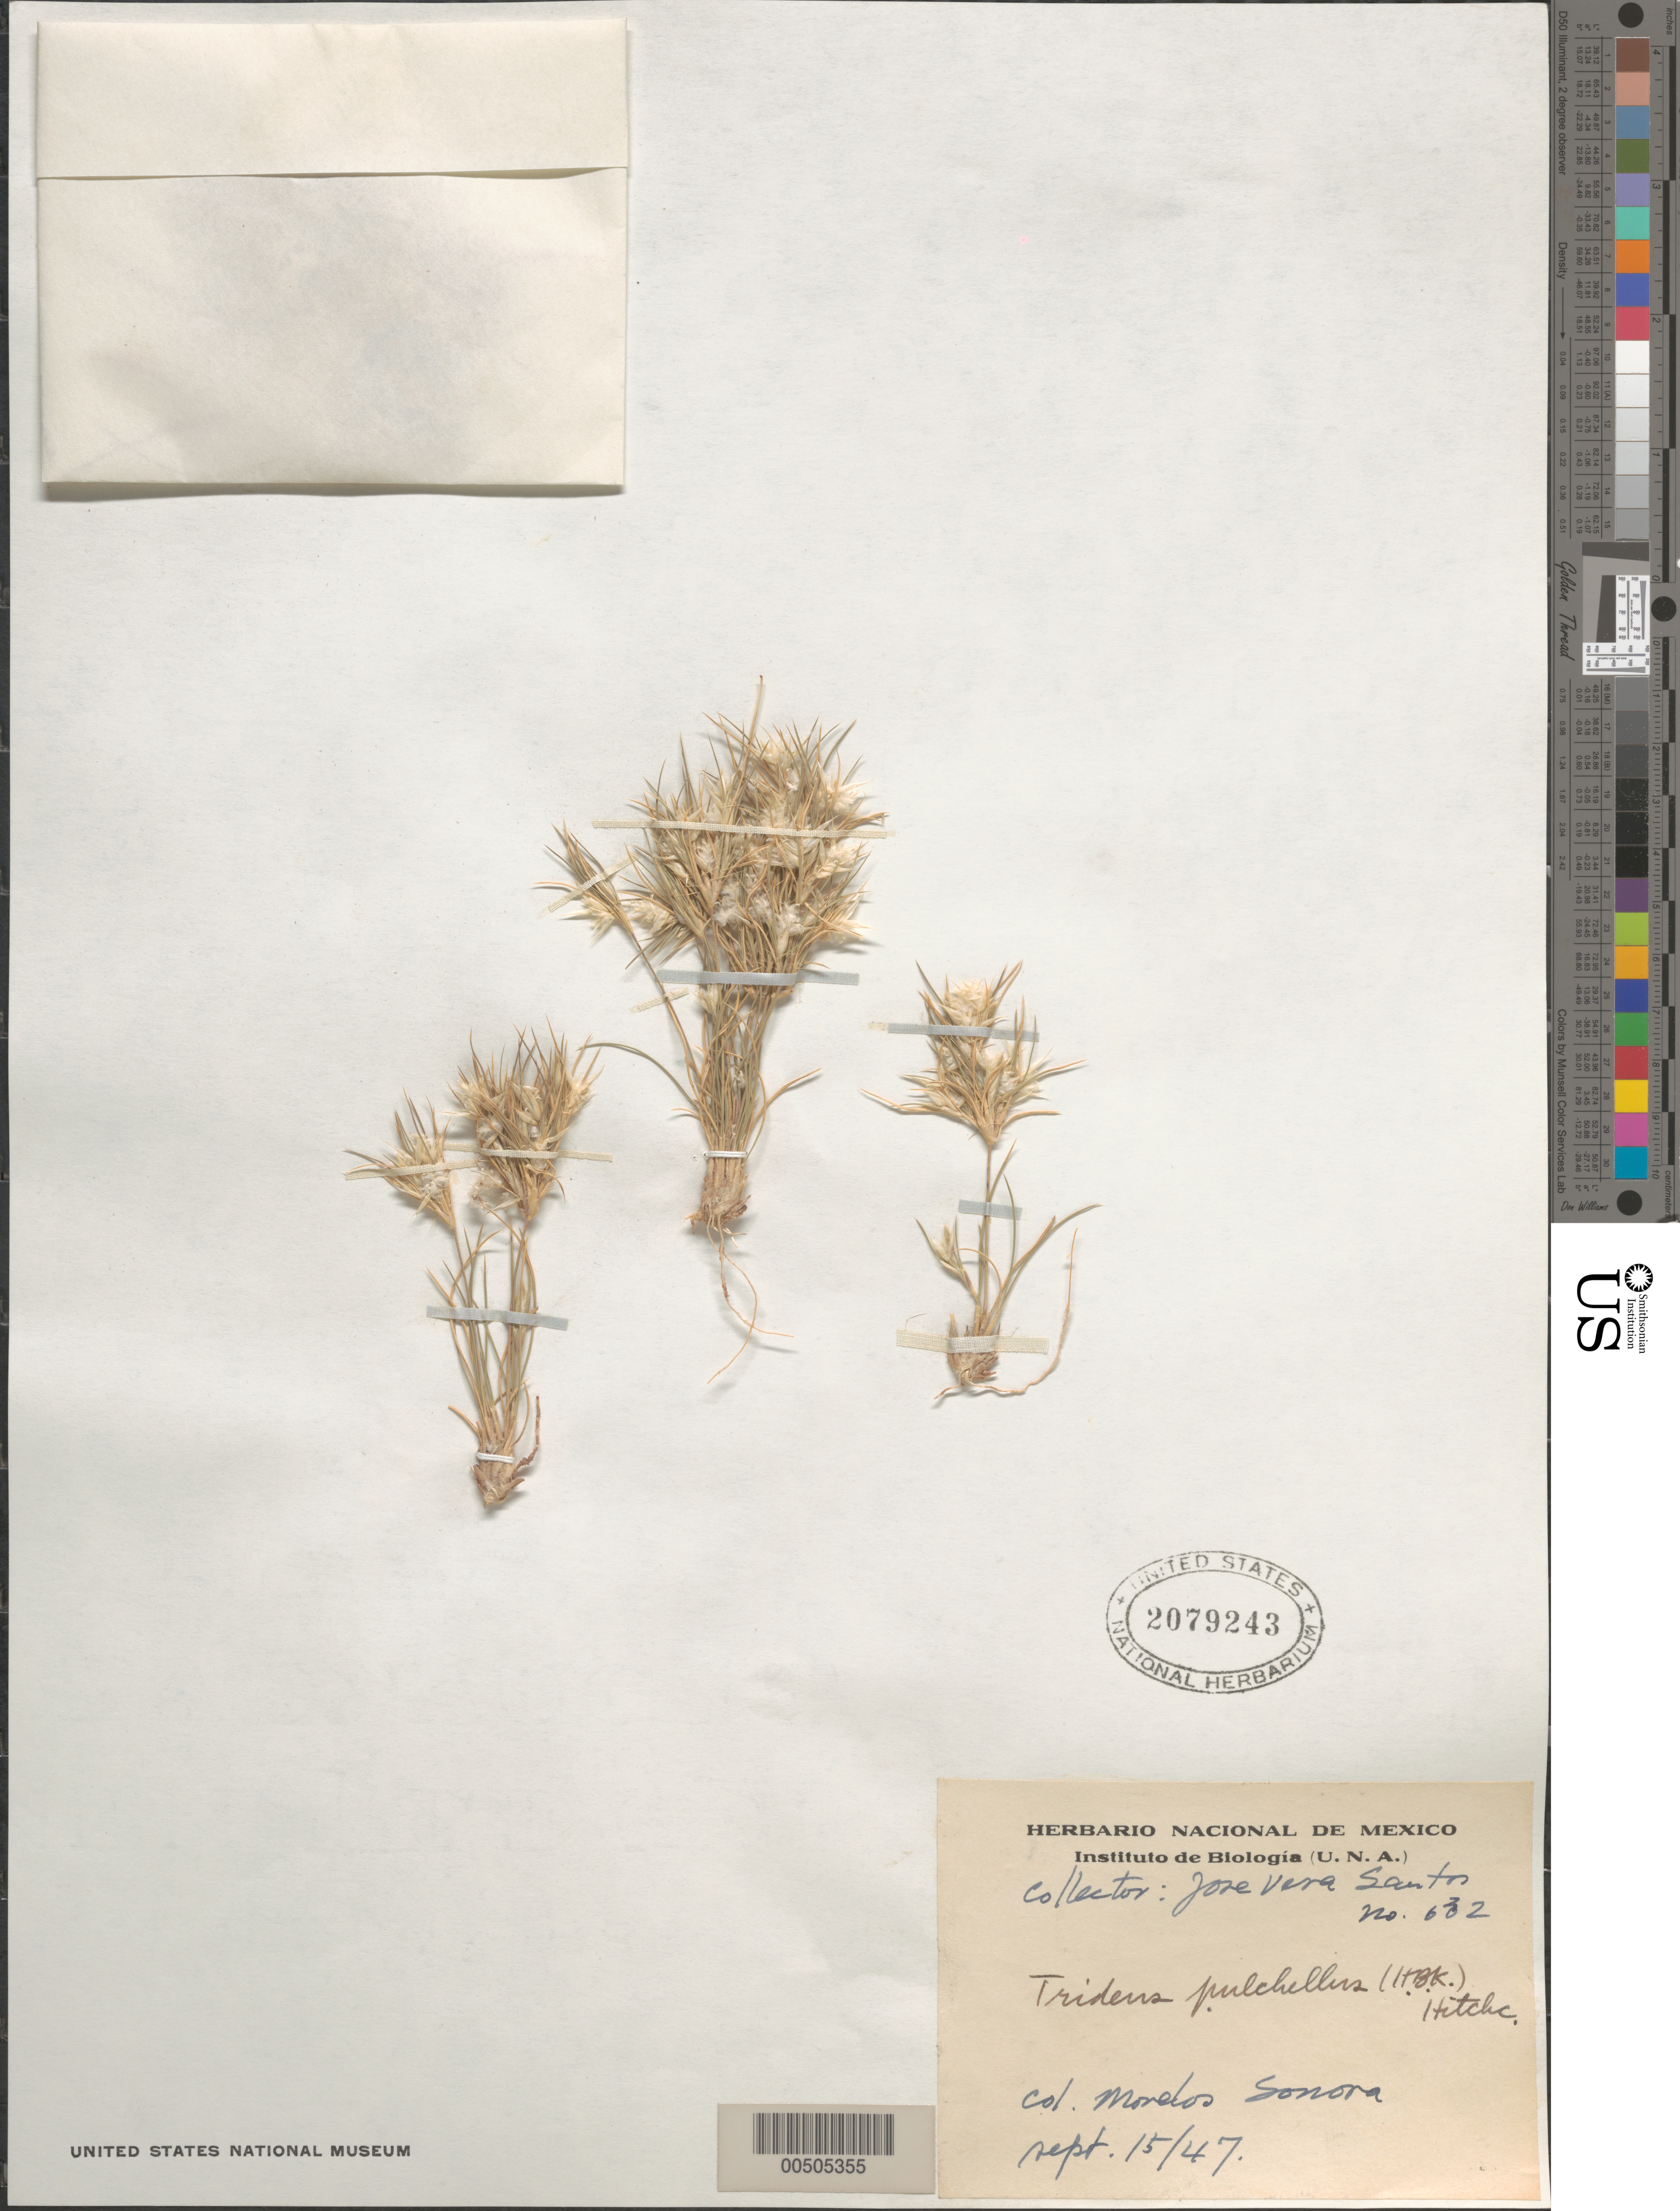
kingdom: Plantae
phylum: Tracheophyta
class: Liliopsida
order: Poales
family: Poaceae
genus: Erioneuron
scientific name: Erioneuron pulchellum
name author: (Kunth) Tateoka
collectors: J. V. Santos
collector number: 632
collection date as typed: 15 Sep 1947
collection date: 1947-09-15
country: Mexico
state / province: Sonora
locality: Morelos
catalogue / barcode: US 2079243